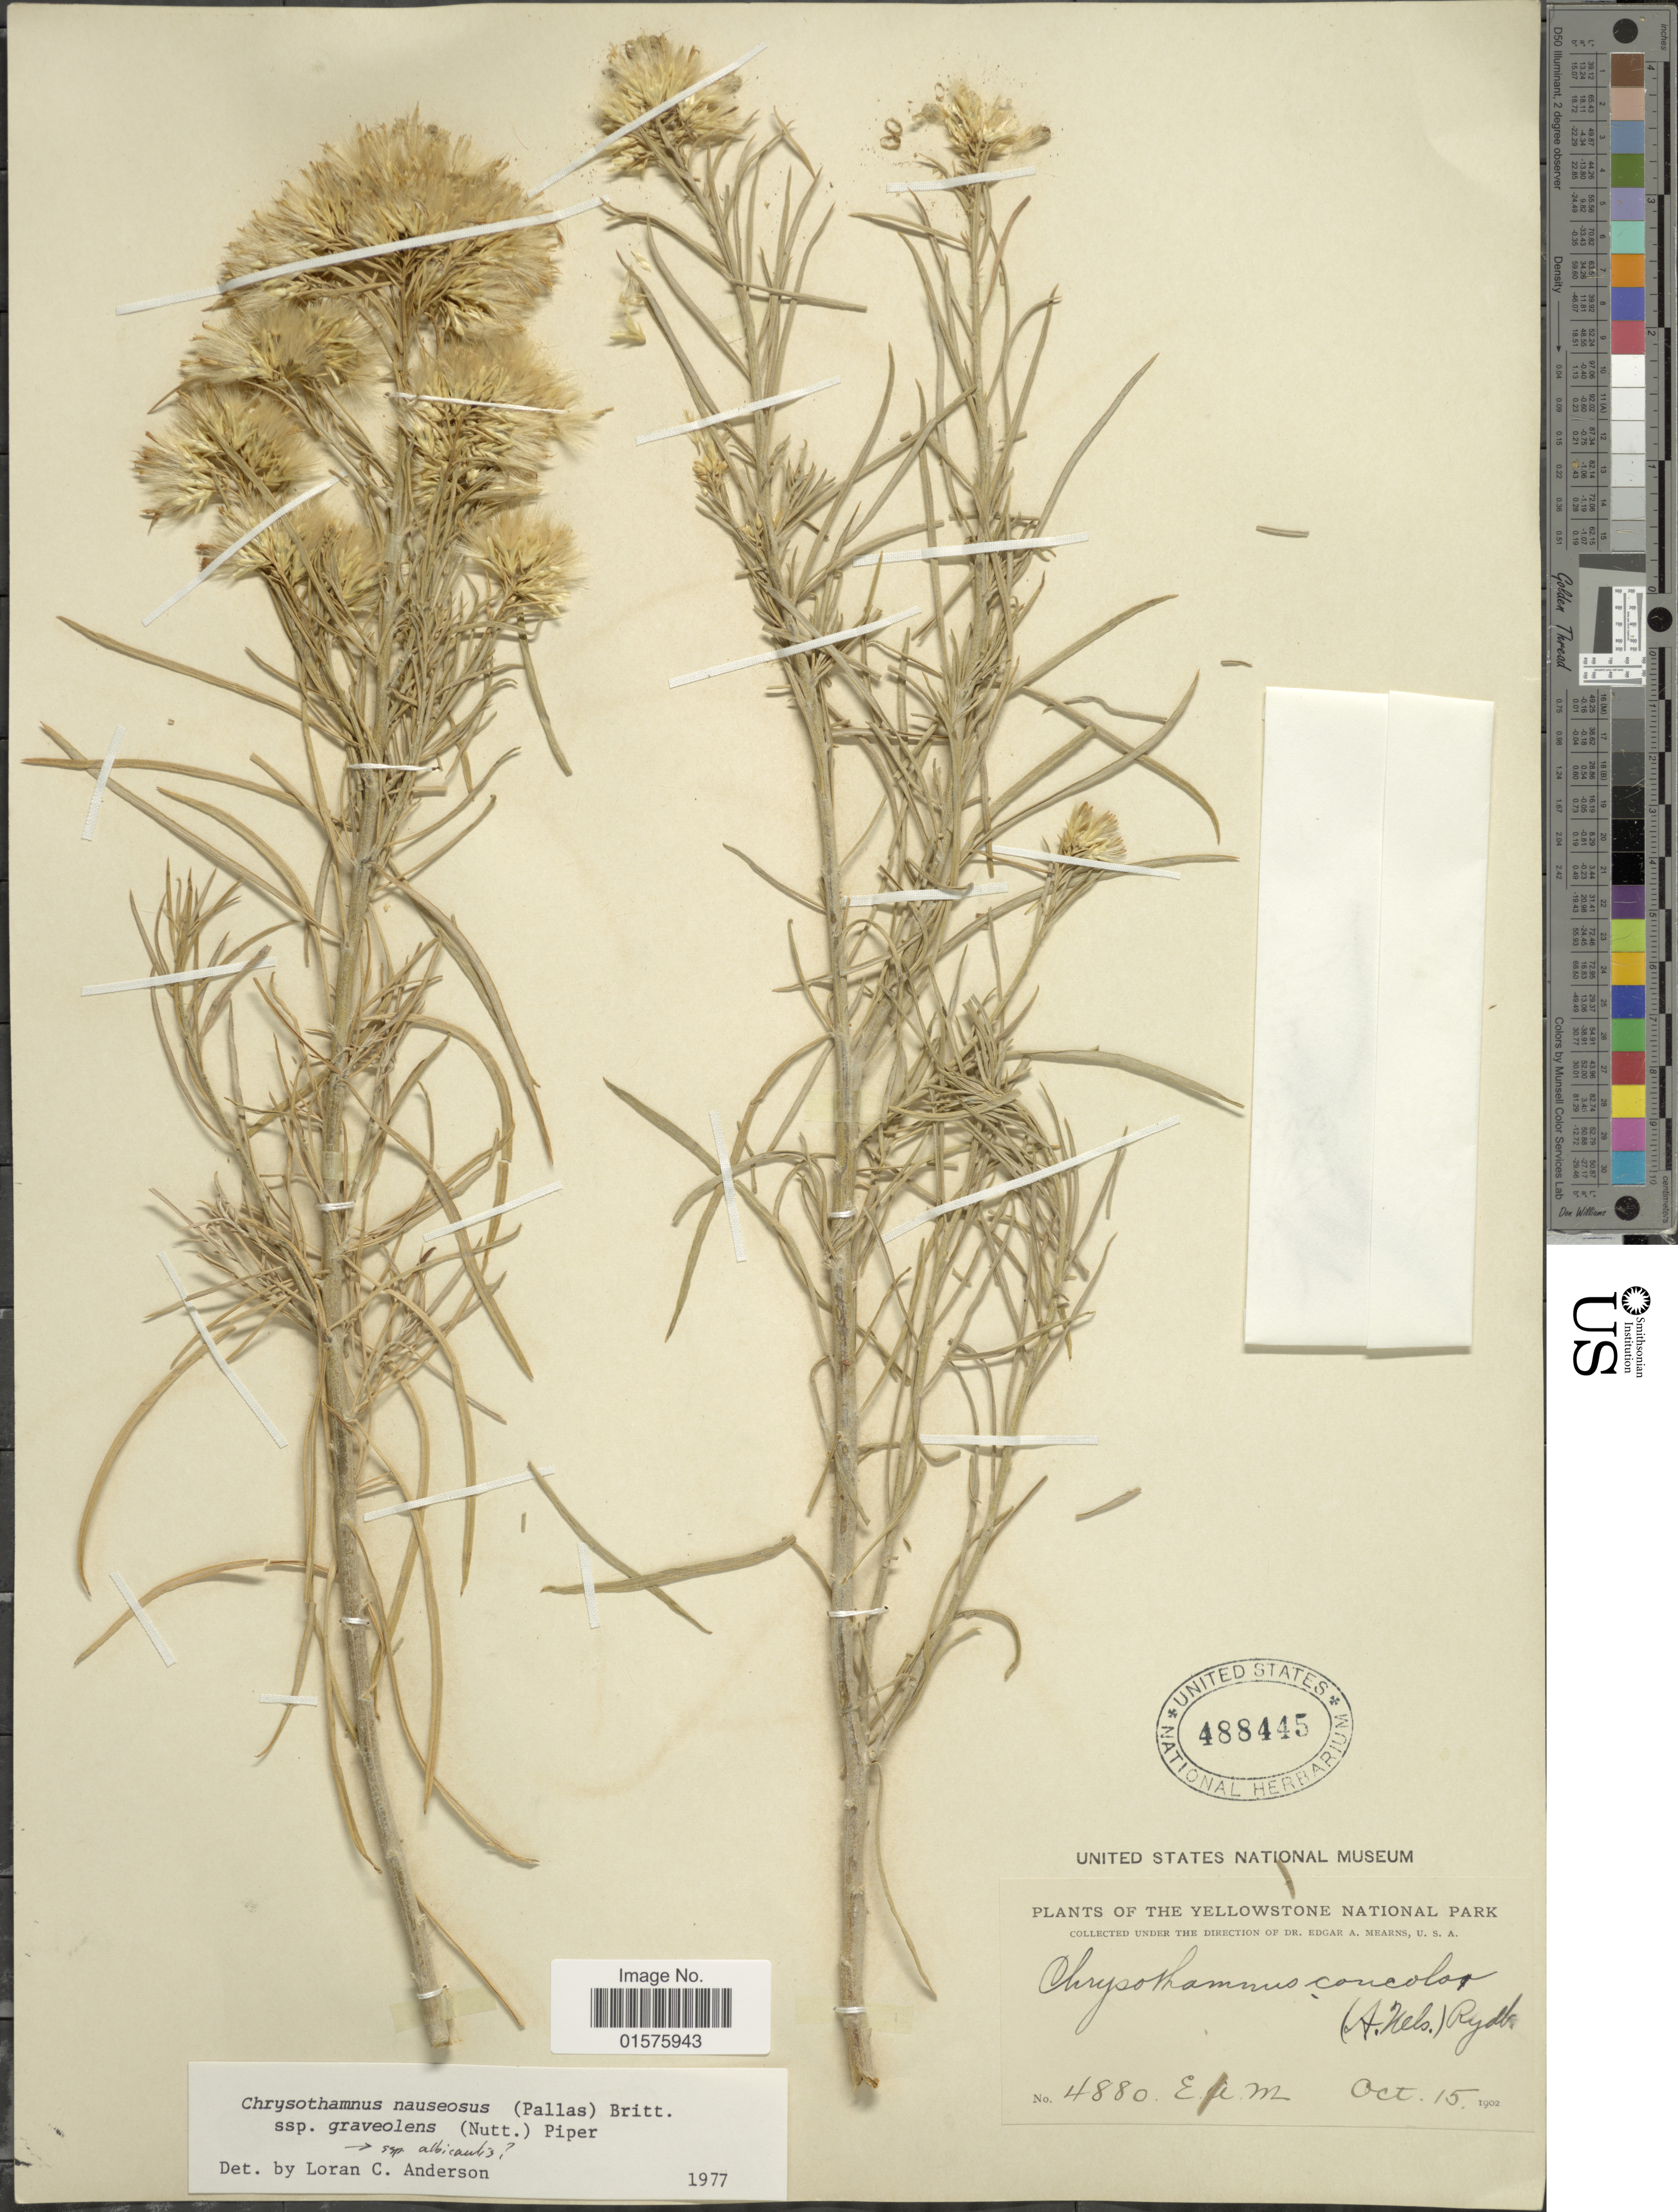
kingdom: Plantae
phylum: Tracheophyta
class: Magnoliopsida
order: Asterales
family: Asteraceae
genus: Ericameria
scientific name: Ericameria nauseosa var. graveolens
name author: (Nutt.) Reveal & Schuyler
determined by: Urbatsch, Lowell E., Curator (LSU), Louisiana State University (UNITED STATES)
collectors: E. A. Mearns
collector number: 4880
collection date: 1902-10-15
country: United States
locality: The Yellowstone National Park.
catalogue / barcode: US 488445